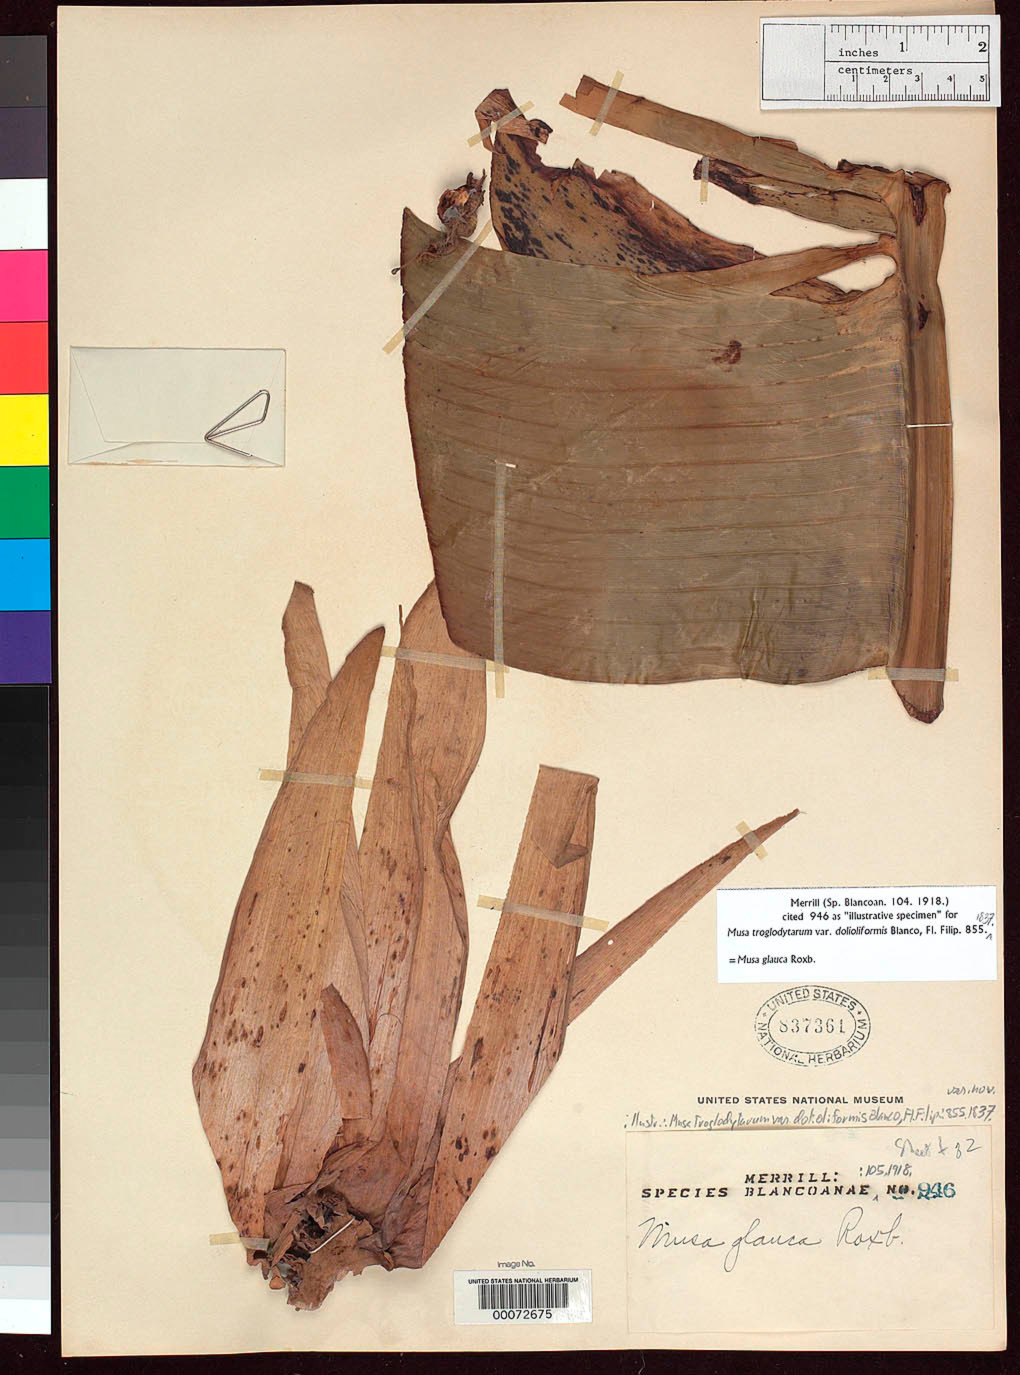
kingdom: Plantae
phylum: Tracheophyta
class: Liliopsida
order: Zingiberales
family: Musaceae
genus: Musa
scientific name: Musa troglodytarum var. dolioliformis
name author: Blanco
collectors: E. D. Merrill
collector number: Sp. Blancoan. 0946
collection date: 1916-10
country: Philippines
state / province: Calabarzon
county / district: Rizal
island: Luzon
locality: Antipolo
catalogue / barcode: US 837361